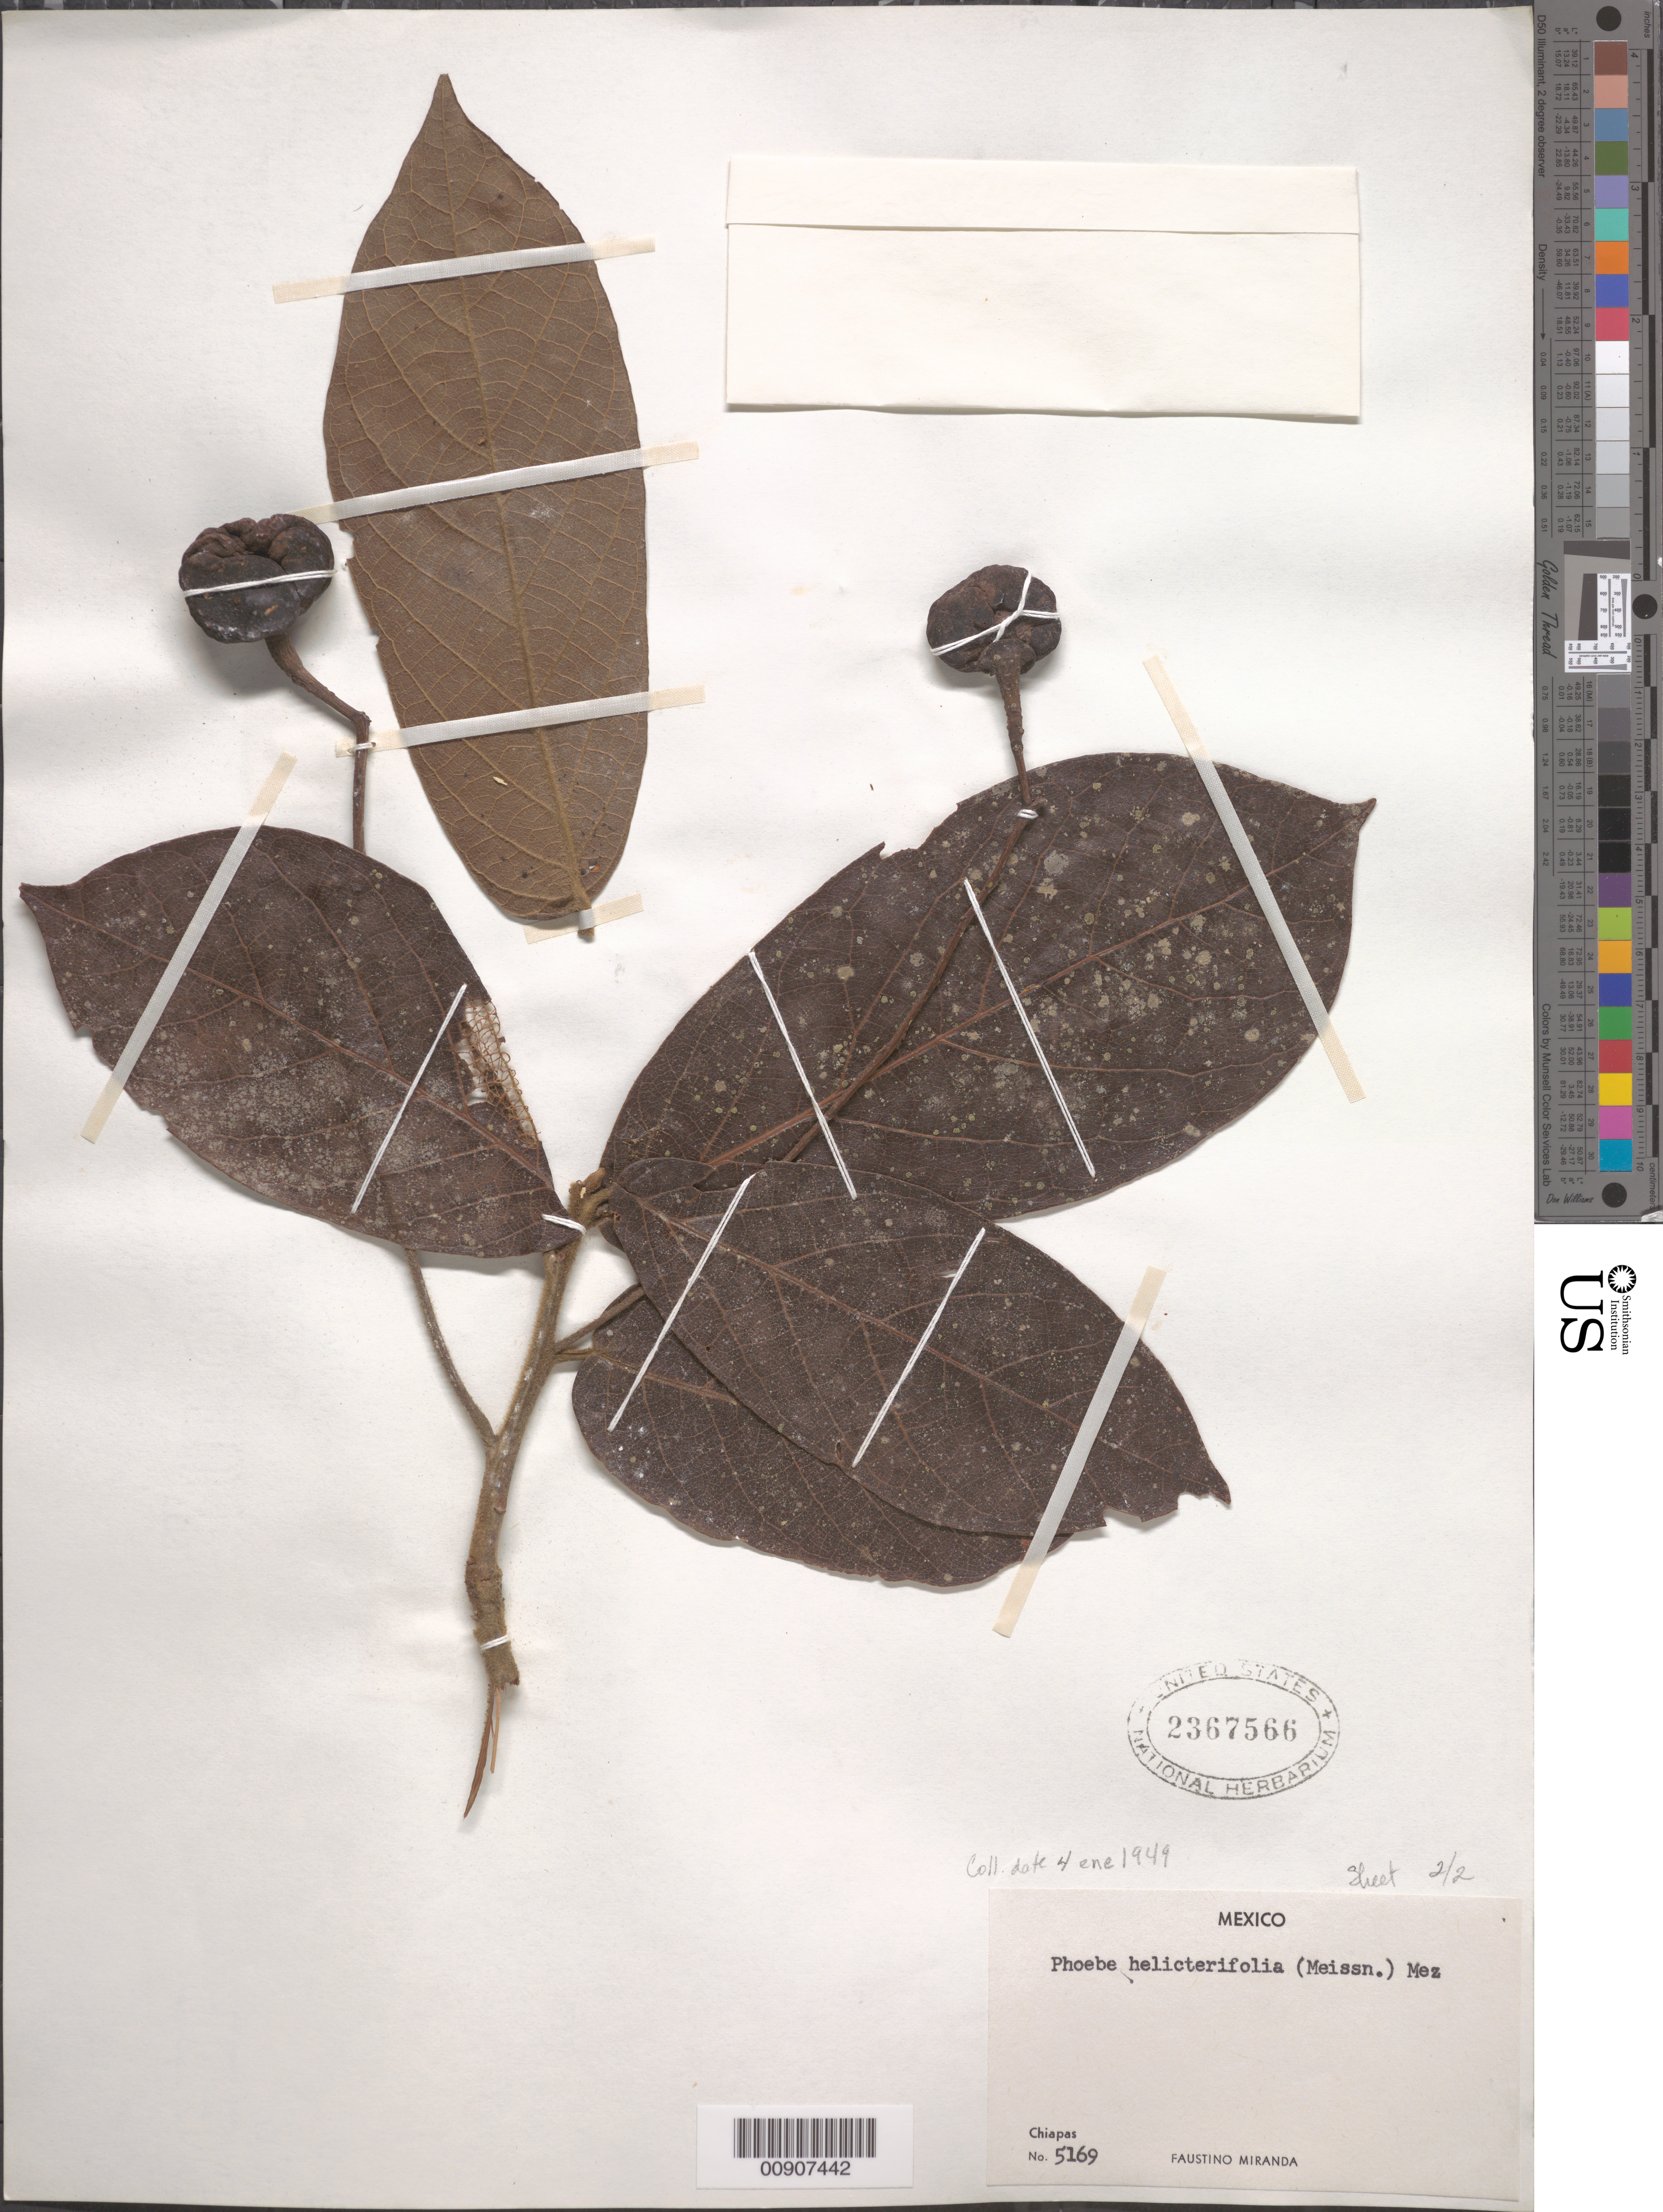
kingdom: Plantae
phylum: Tracheophyta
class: Magnoliopsida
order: Laurales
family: Lauraceae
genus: Phoebe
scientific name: Phoebe helicterifolia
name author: (Meisn.) Mez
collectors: Miranda G., F.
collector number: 5169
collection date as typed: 04 Jan 1949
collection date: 1949-01-04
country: Mexico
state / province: Chiapas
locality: Chiapas.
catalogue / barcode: US 2367566